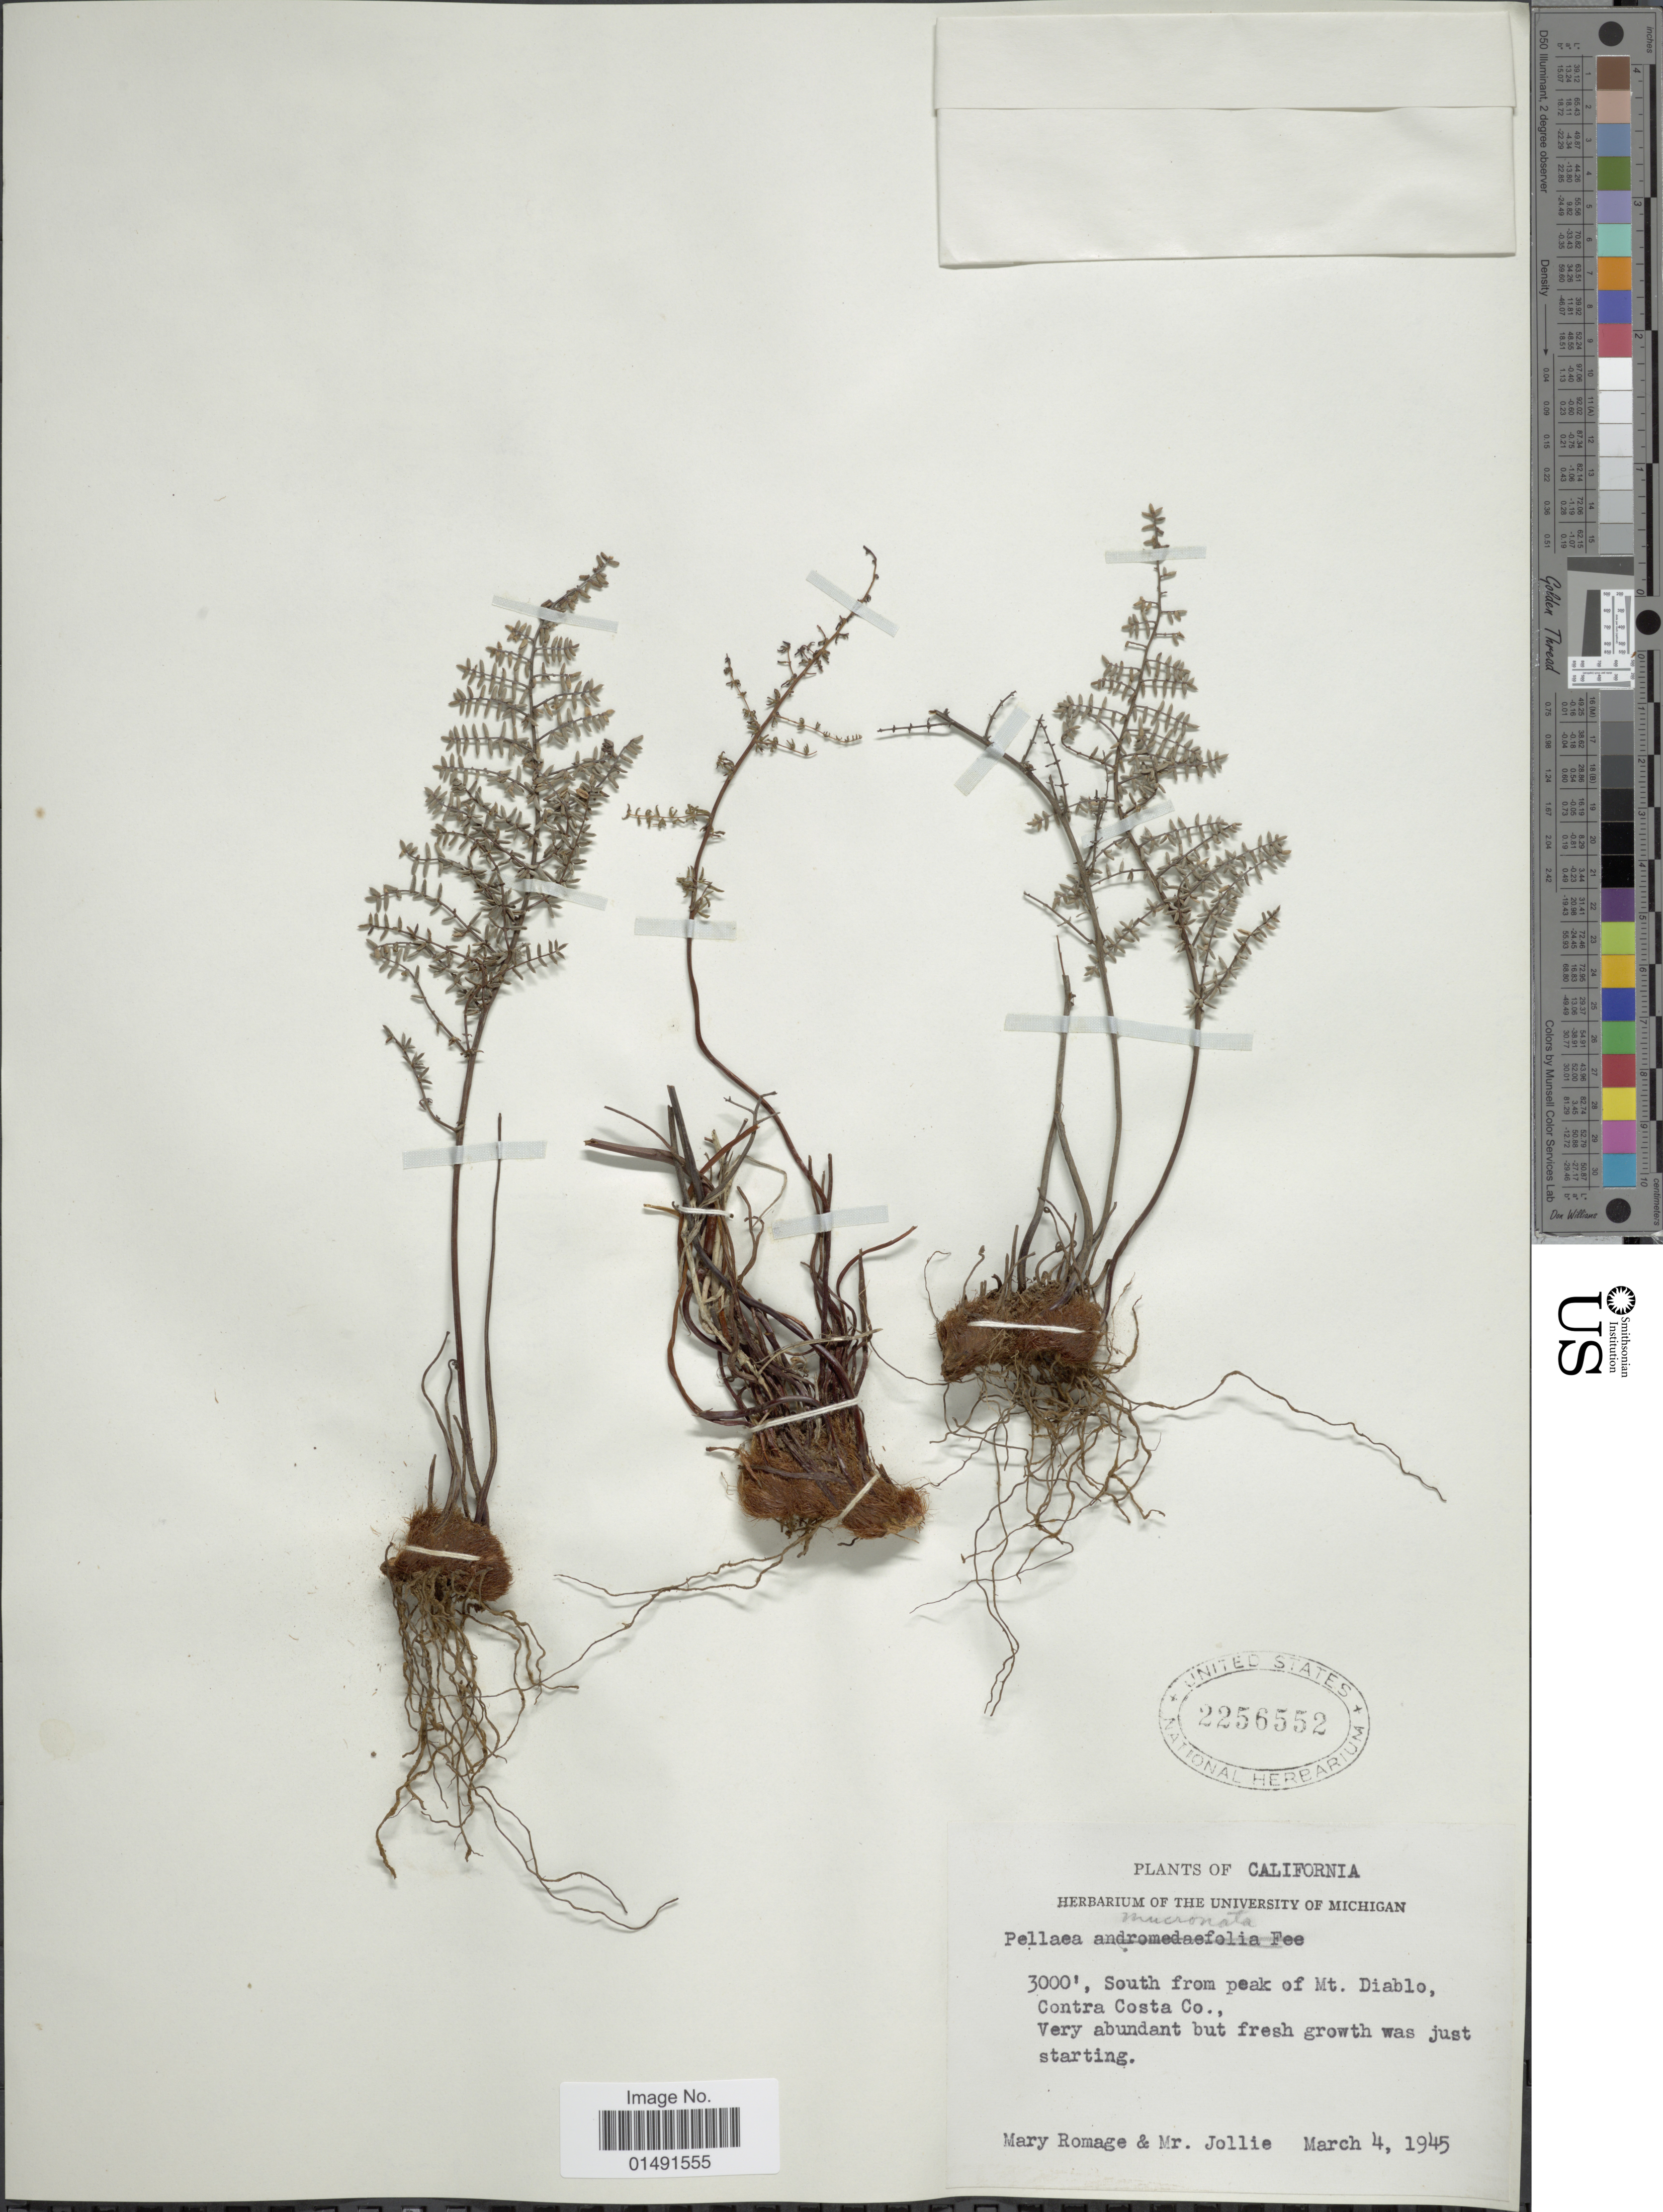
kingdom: Plantae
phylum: Tracheophyta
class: Polypodiopsida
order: Polypodiales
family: Pteridaceae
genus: Pellaea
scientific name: Pellaea mucronata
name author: (D.C. Eaton) D.C. Eaton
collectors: M. Romage & Jollie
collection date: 1945-03-04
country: United States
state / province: California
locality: South from peak of Mt Diablo Contra Costa Co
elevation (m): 914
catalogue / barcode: US 2256552